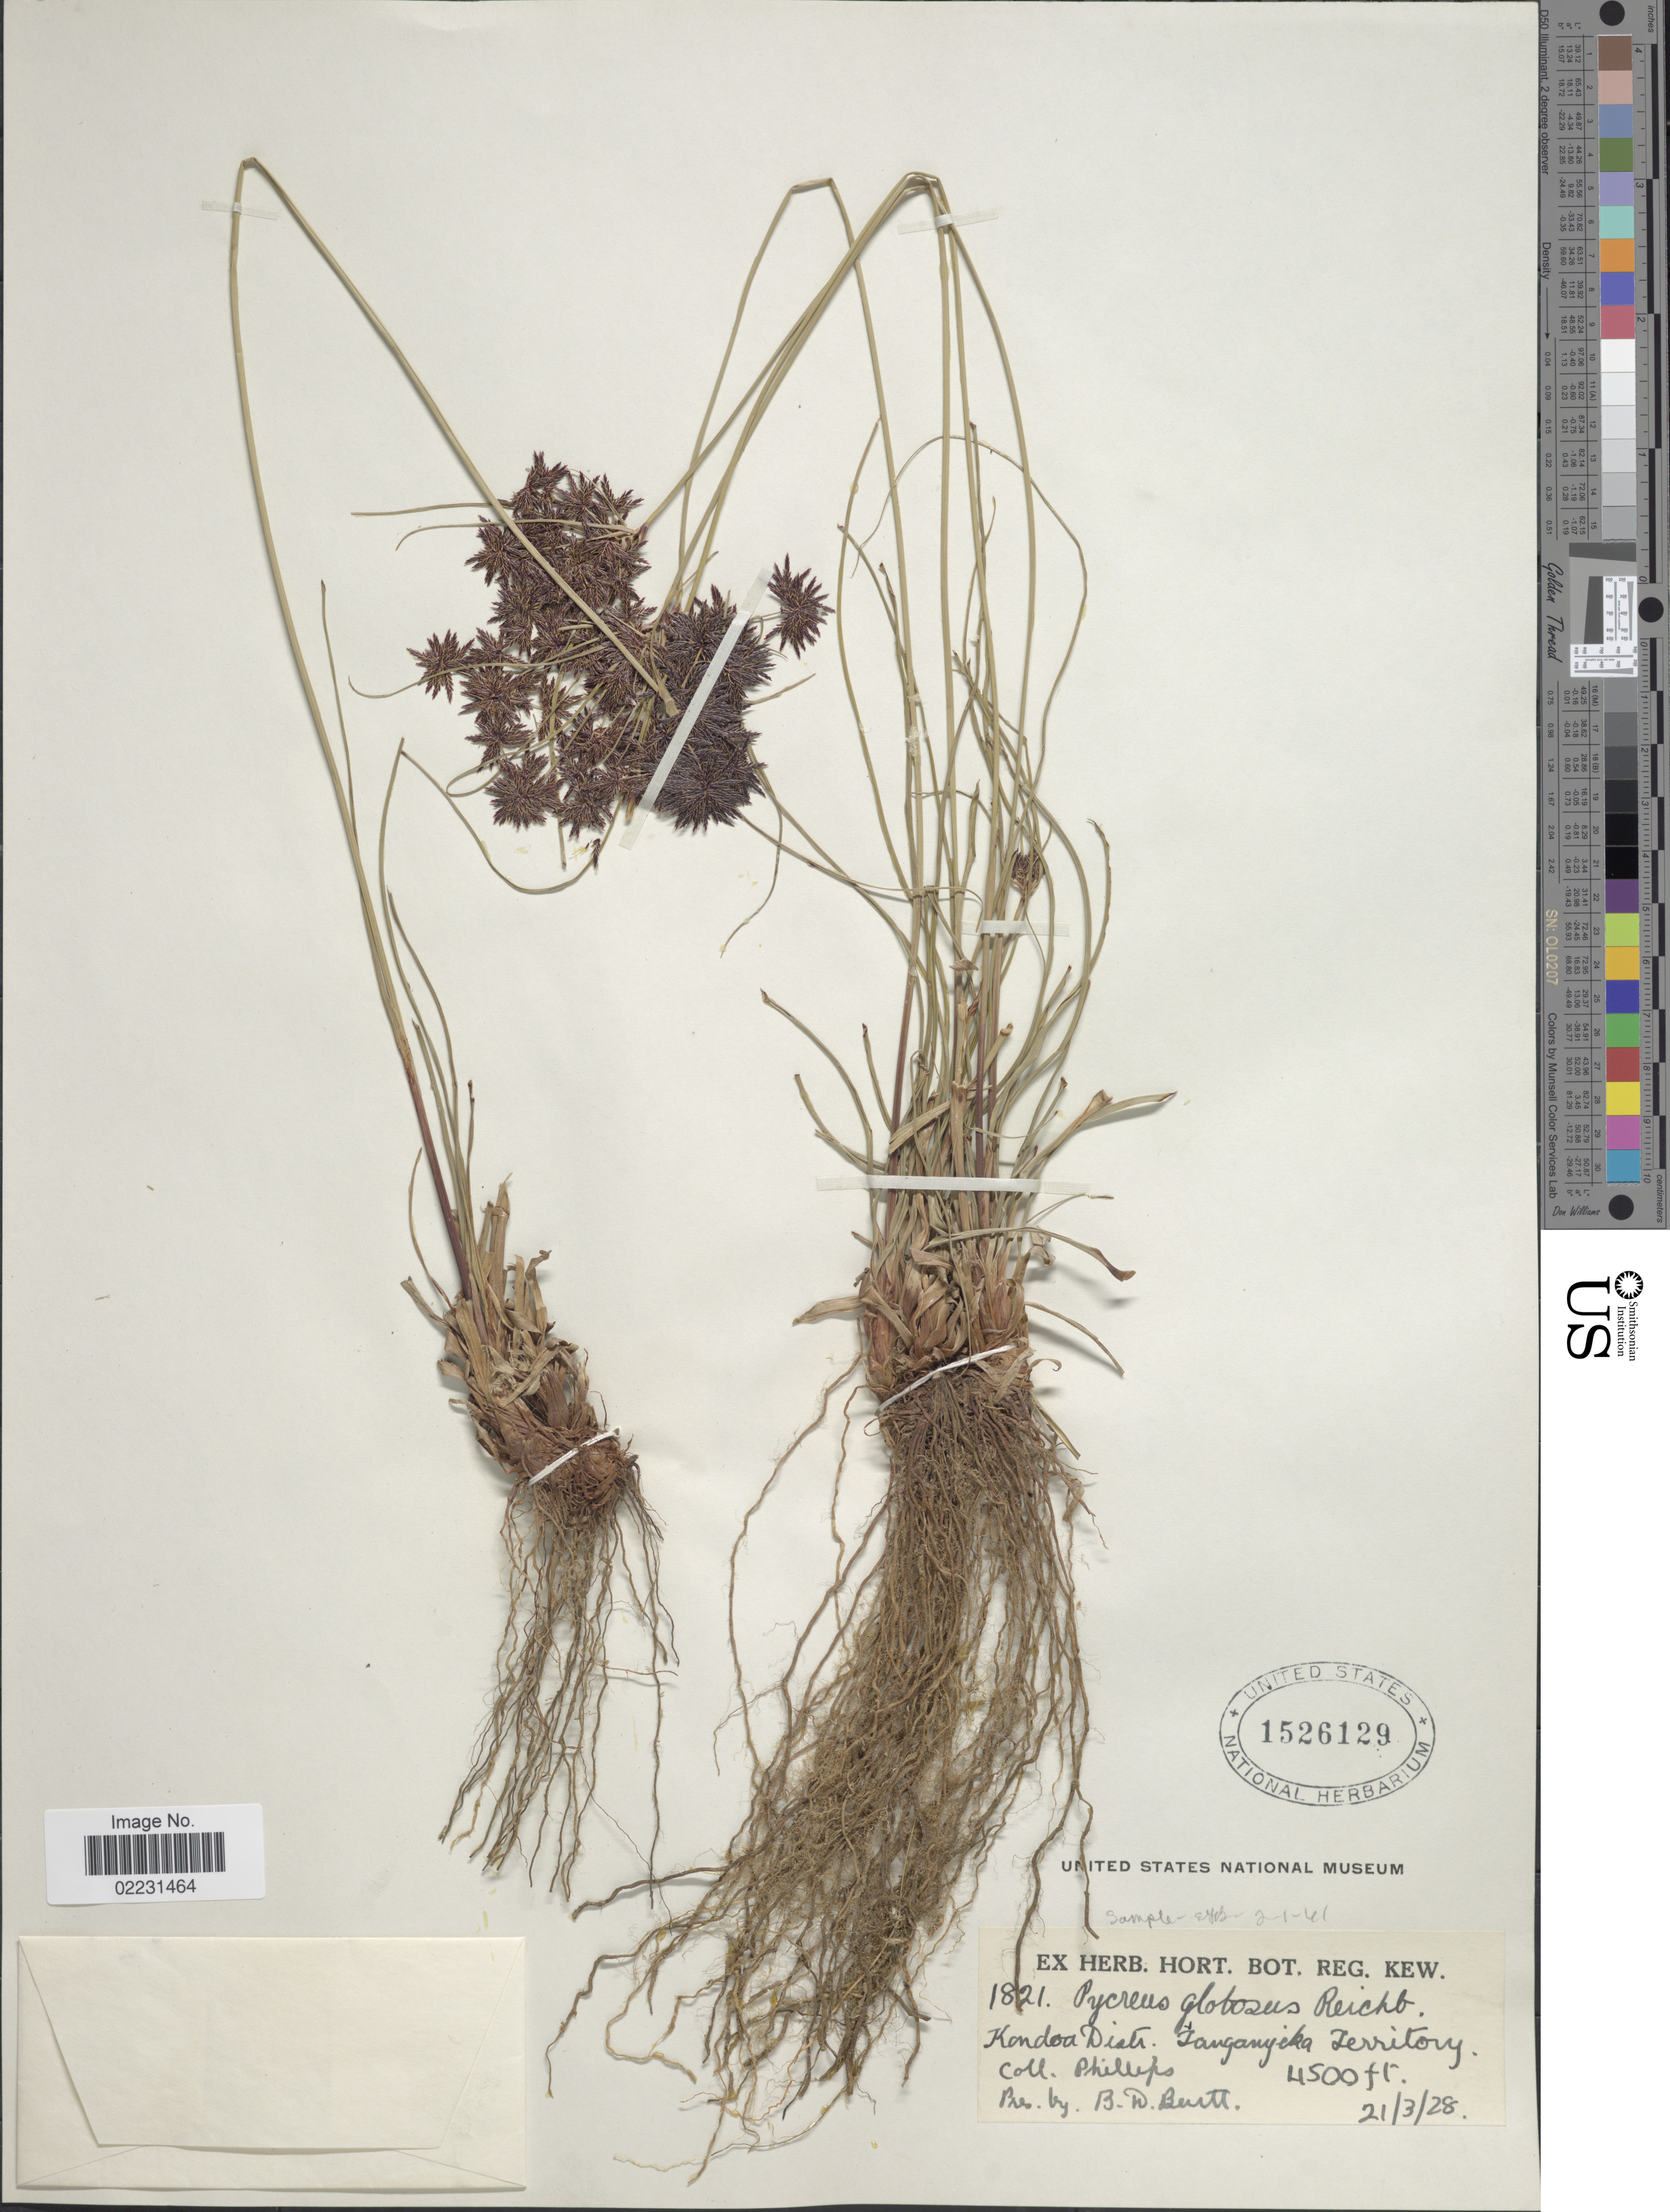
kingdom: Plantae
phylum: Tracheophyta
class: Liliopsida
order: Poales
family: Cyperaceae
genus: Cyperus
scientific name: Cyperus flavidus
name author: Retz.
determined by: Strong, Mark T., (BOT), Smithsonian Institution - National Museum of Natural History (UNITED STATES)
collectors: -- Phillips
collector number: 1821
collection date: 1928-03-21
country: Tanzania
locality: Kondoa Distr., Tanganyika Territory.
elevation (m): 1372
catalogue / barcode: US 1526129